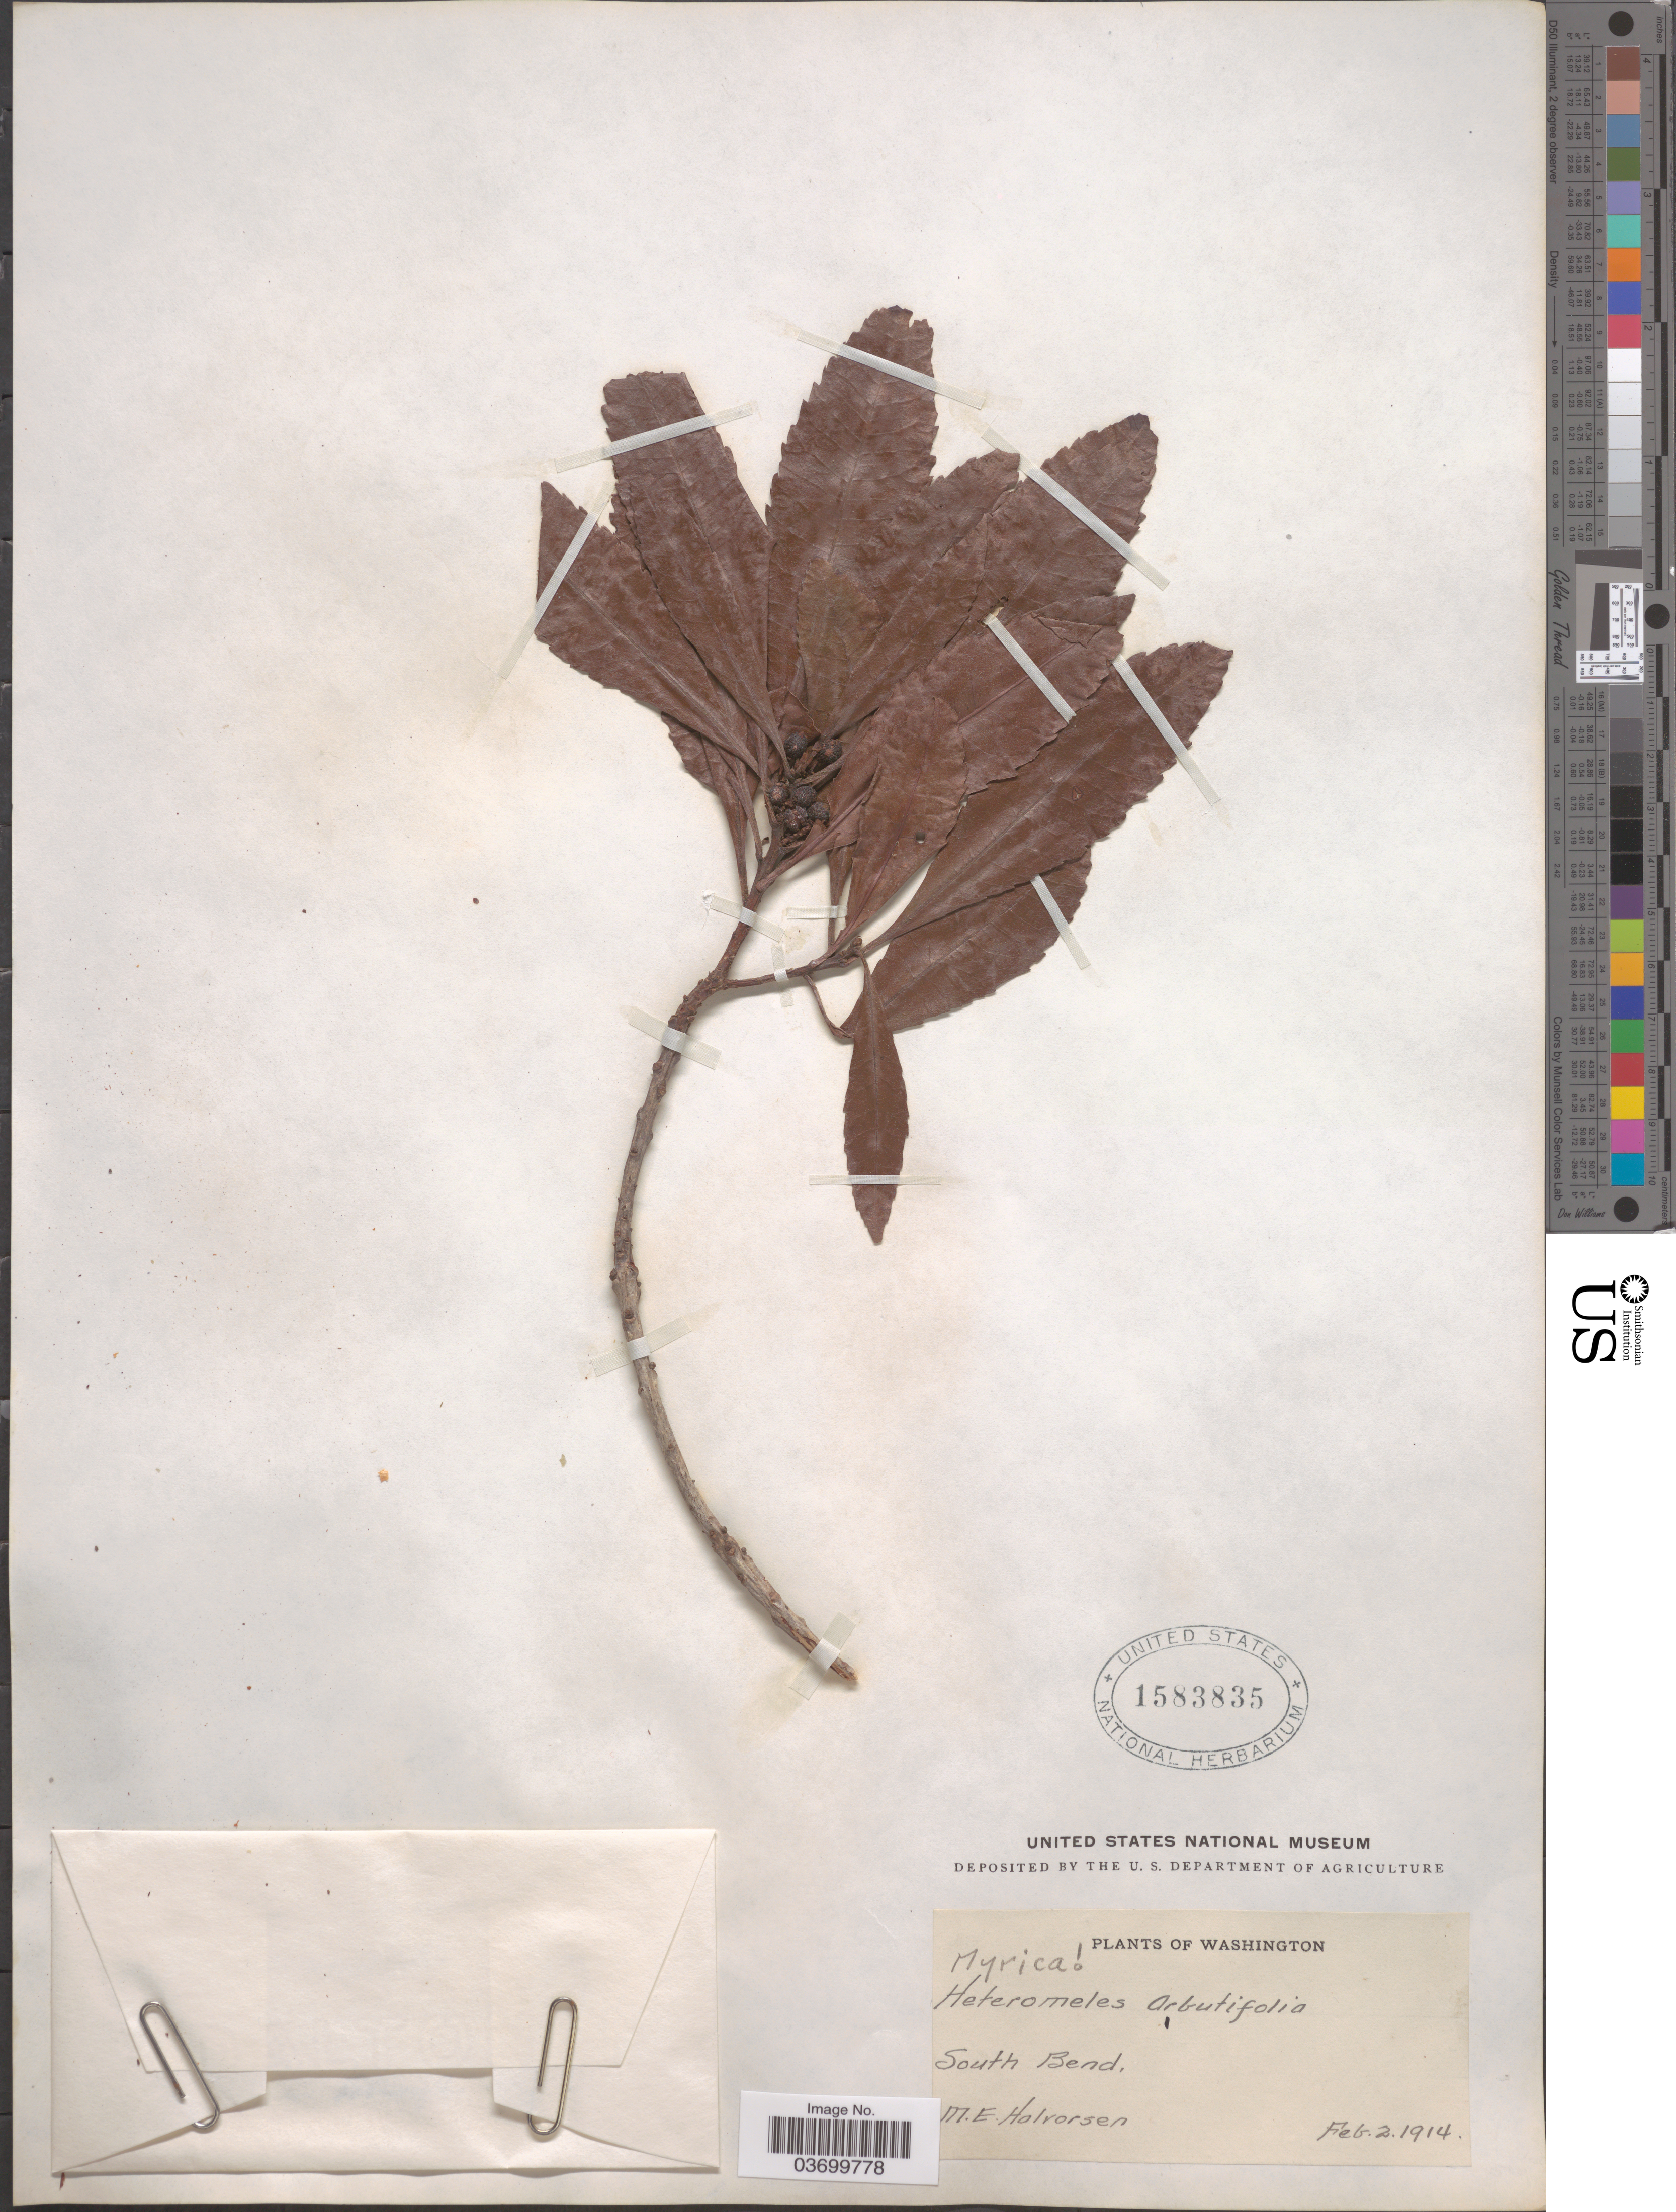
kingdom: Plantae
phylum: Tracheophyta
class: Magnoliopsida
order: Rosales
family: Rosaceae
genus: Heteromeles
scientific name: Heteromeles arbutifolia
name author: (Lindl.) Roemer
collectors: M. Halvorsen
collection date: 1914-02-02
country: United States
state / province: Washington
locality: South Bend.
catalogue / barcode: US 1583835